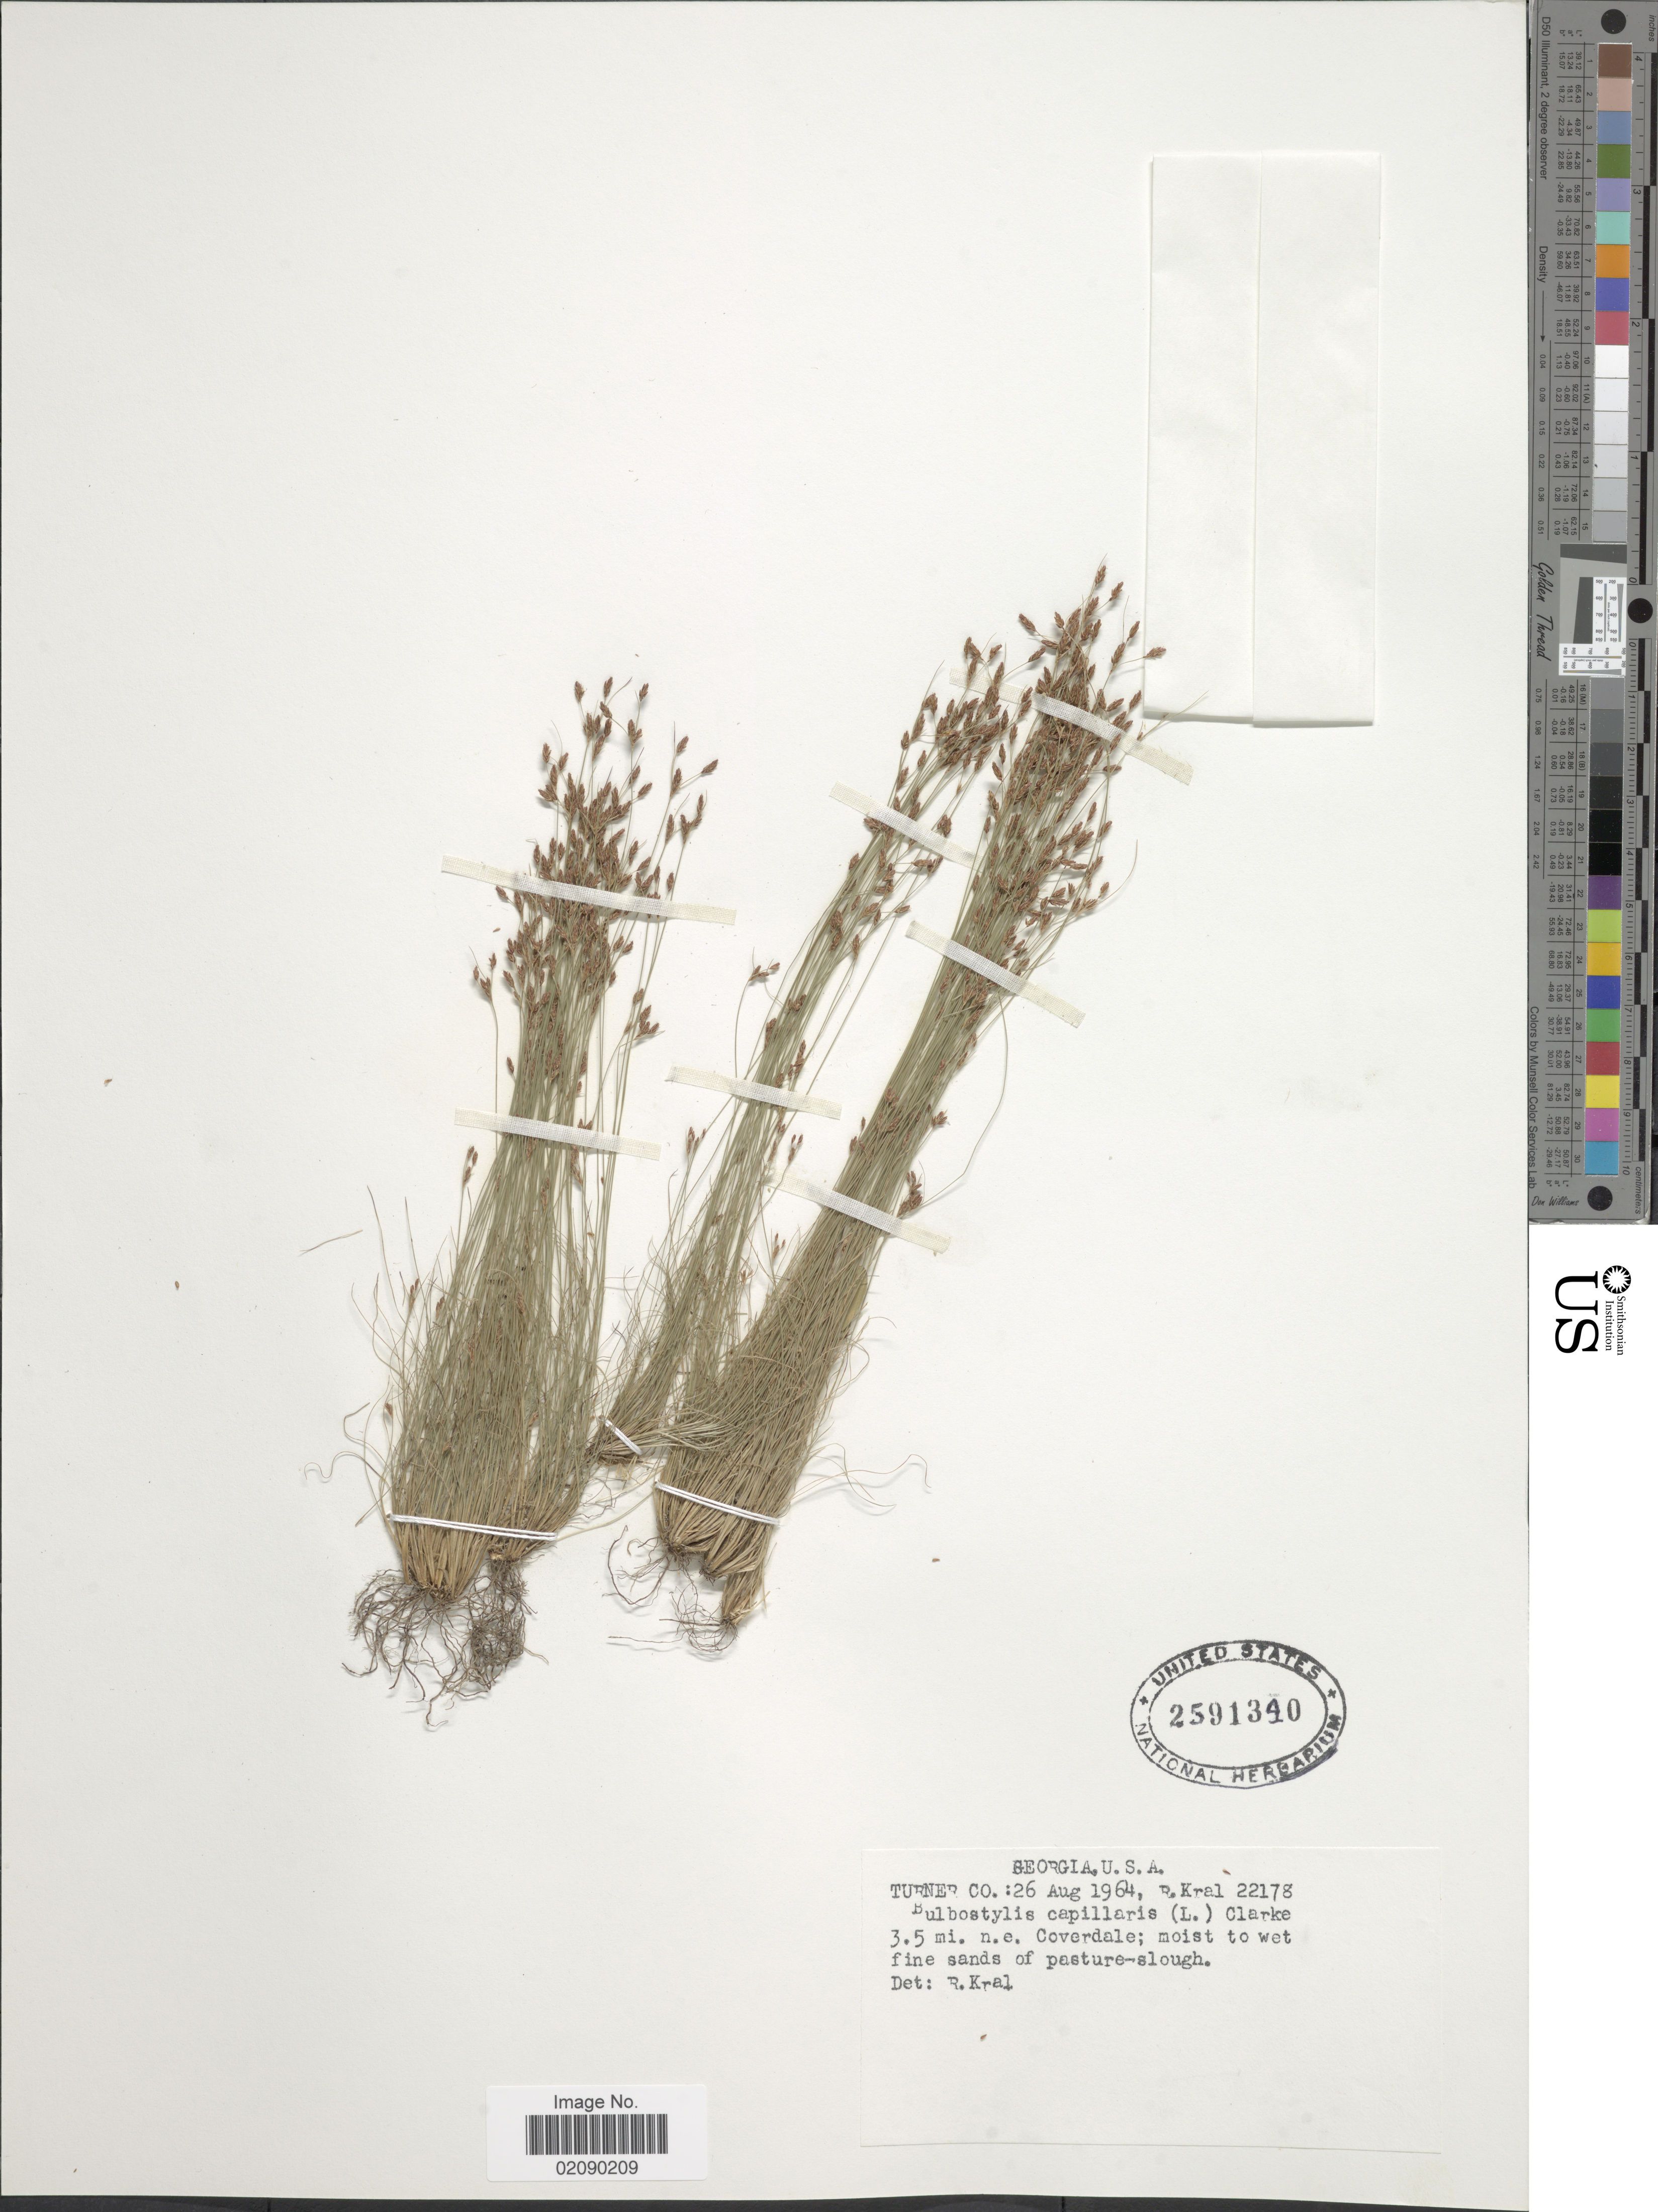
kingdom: Plantae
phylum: Tracheophyta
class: Liliopsida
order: Poales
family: Cyperaceae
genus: Bulbostylis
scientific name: Bulbostylis capillaris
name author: (L.) Kunth ex C.B. Clarke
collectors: R. Kral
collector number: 22178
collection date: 1964-08-26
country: United States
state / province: Georgia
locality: Turner Co. 3.5 mi. n.e. Coverdale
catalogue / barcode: US 2591340